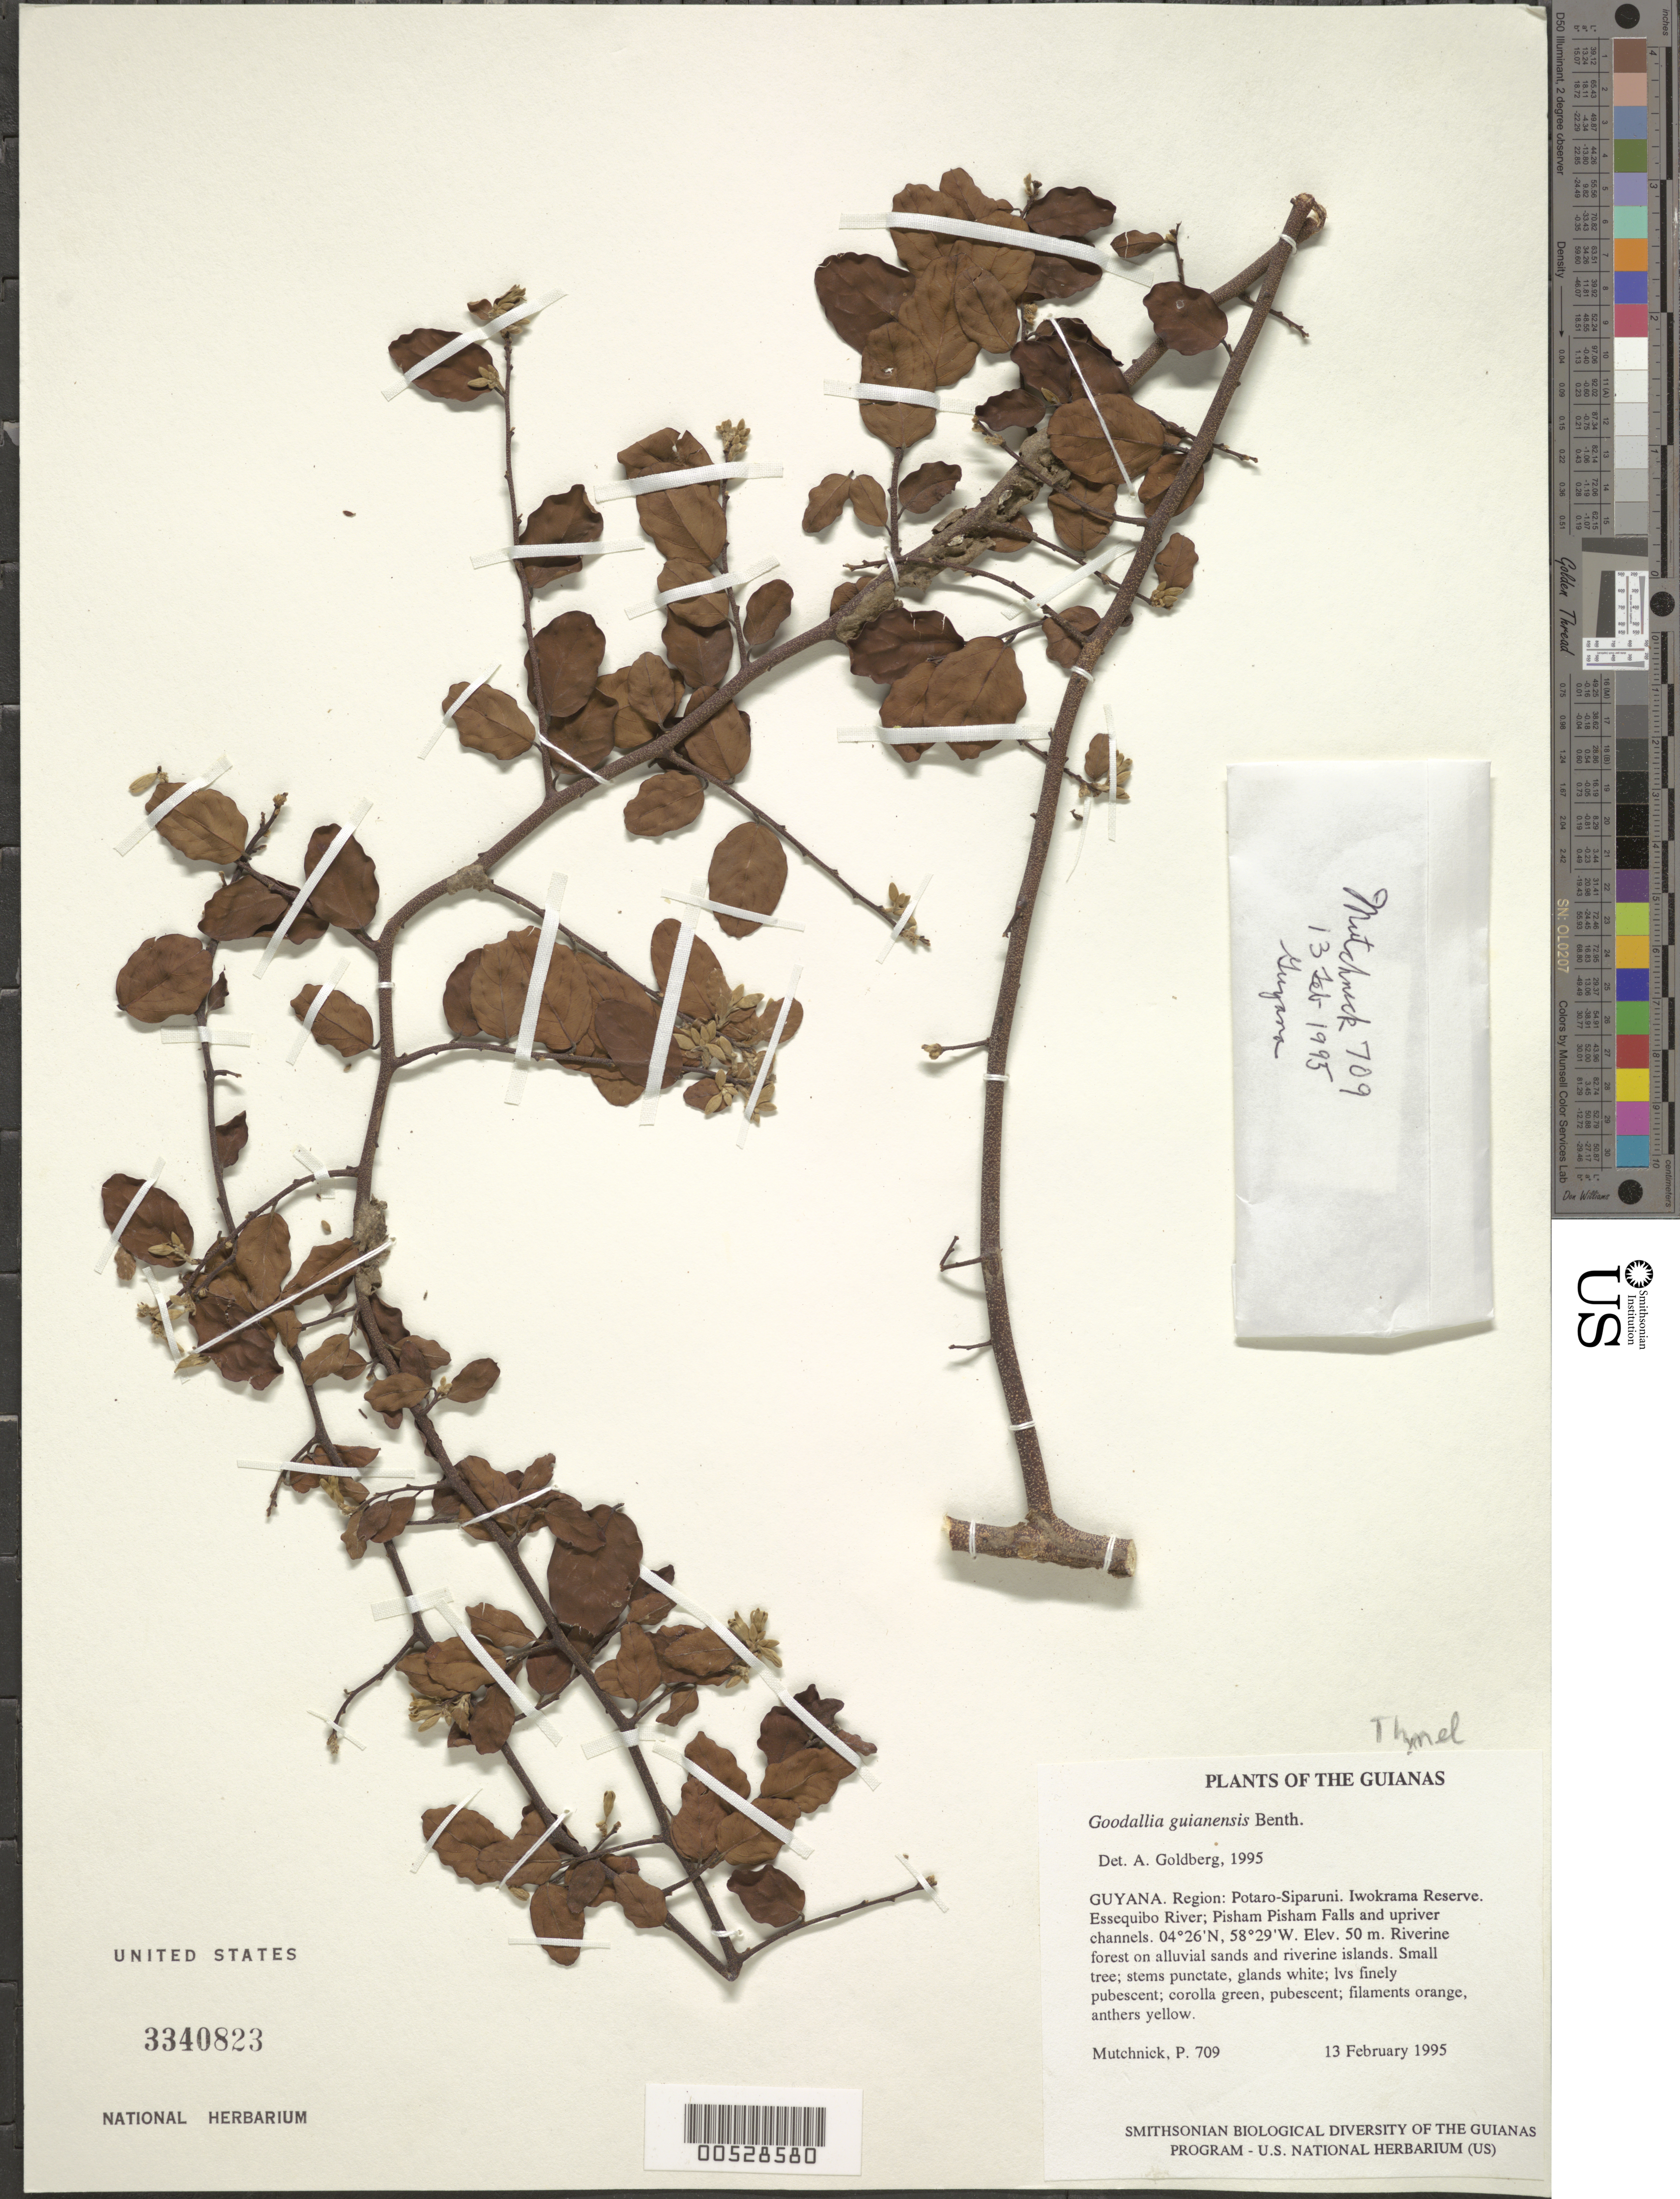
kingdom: Plantae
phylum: Tracheophyta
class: Magnoliopsida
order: Malvales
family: Thymelaeaceae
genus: Goodallia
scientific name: Goodallia guianensis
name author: Benth.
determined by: Goldberg, Aaron, (US), NMNH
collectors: P. Mutchnick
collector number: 709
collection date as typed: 13 February 1995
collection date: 1995-02-13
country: Guyana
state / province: Potaro-Siparuni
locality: Iwokrama Reserve. Essequibo River; Pisham Pisham Falls and upriver channels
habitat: Riverine forest on alluvial sands and riverine islands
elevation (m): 50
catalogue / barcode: US 3340823